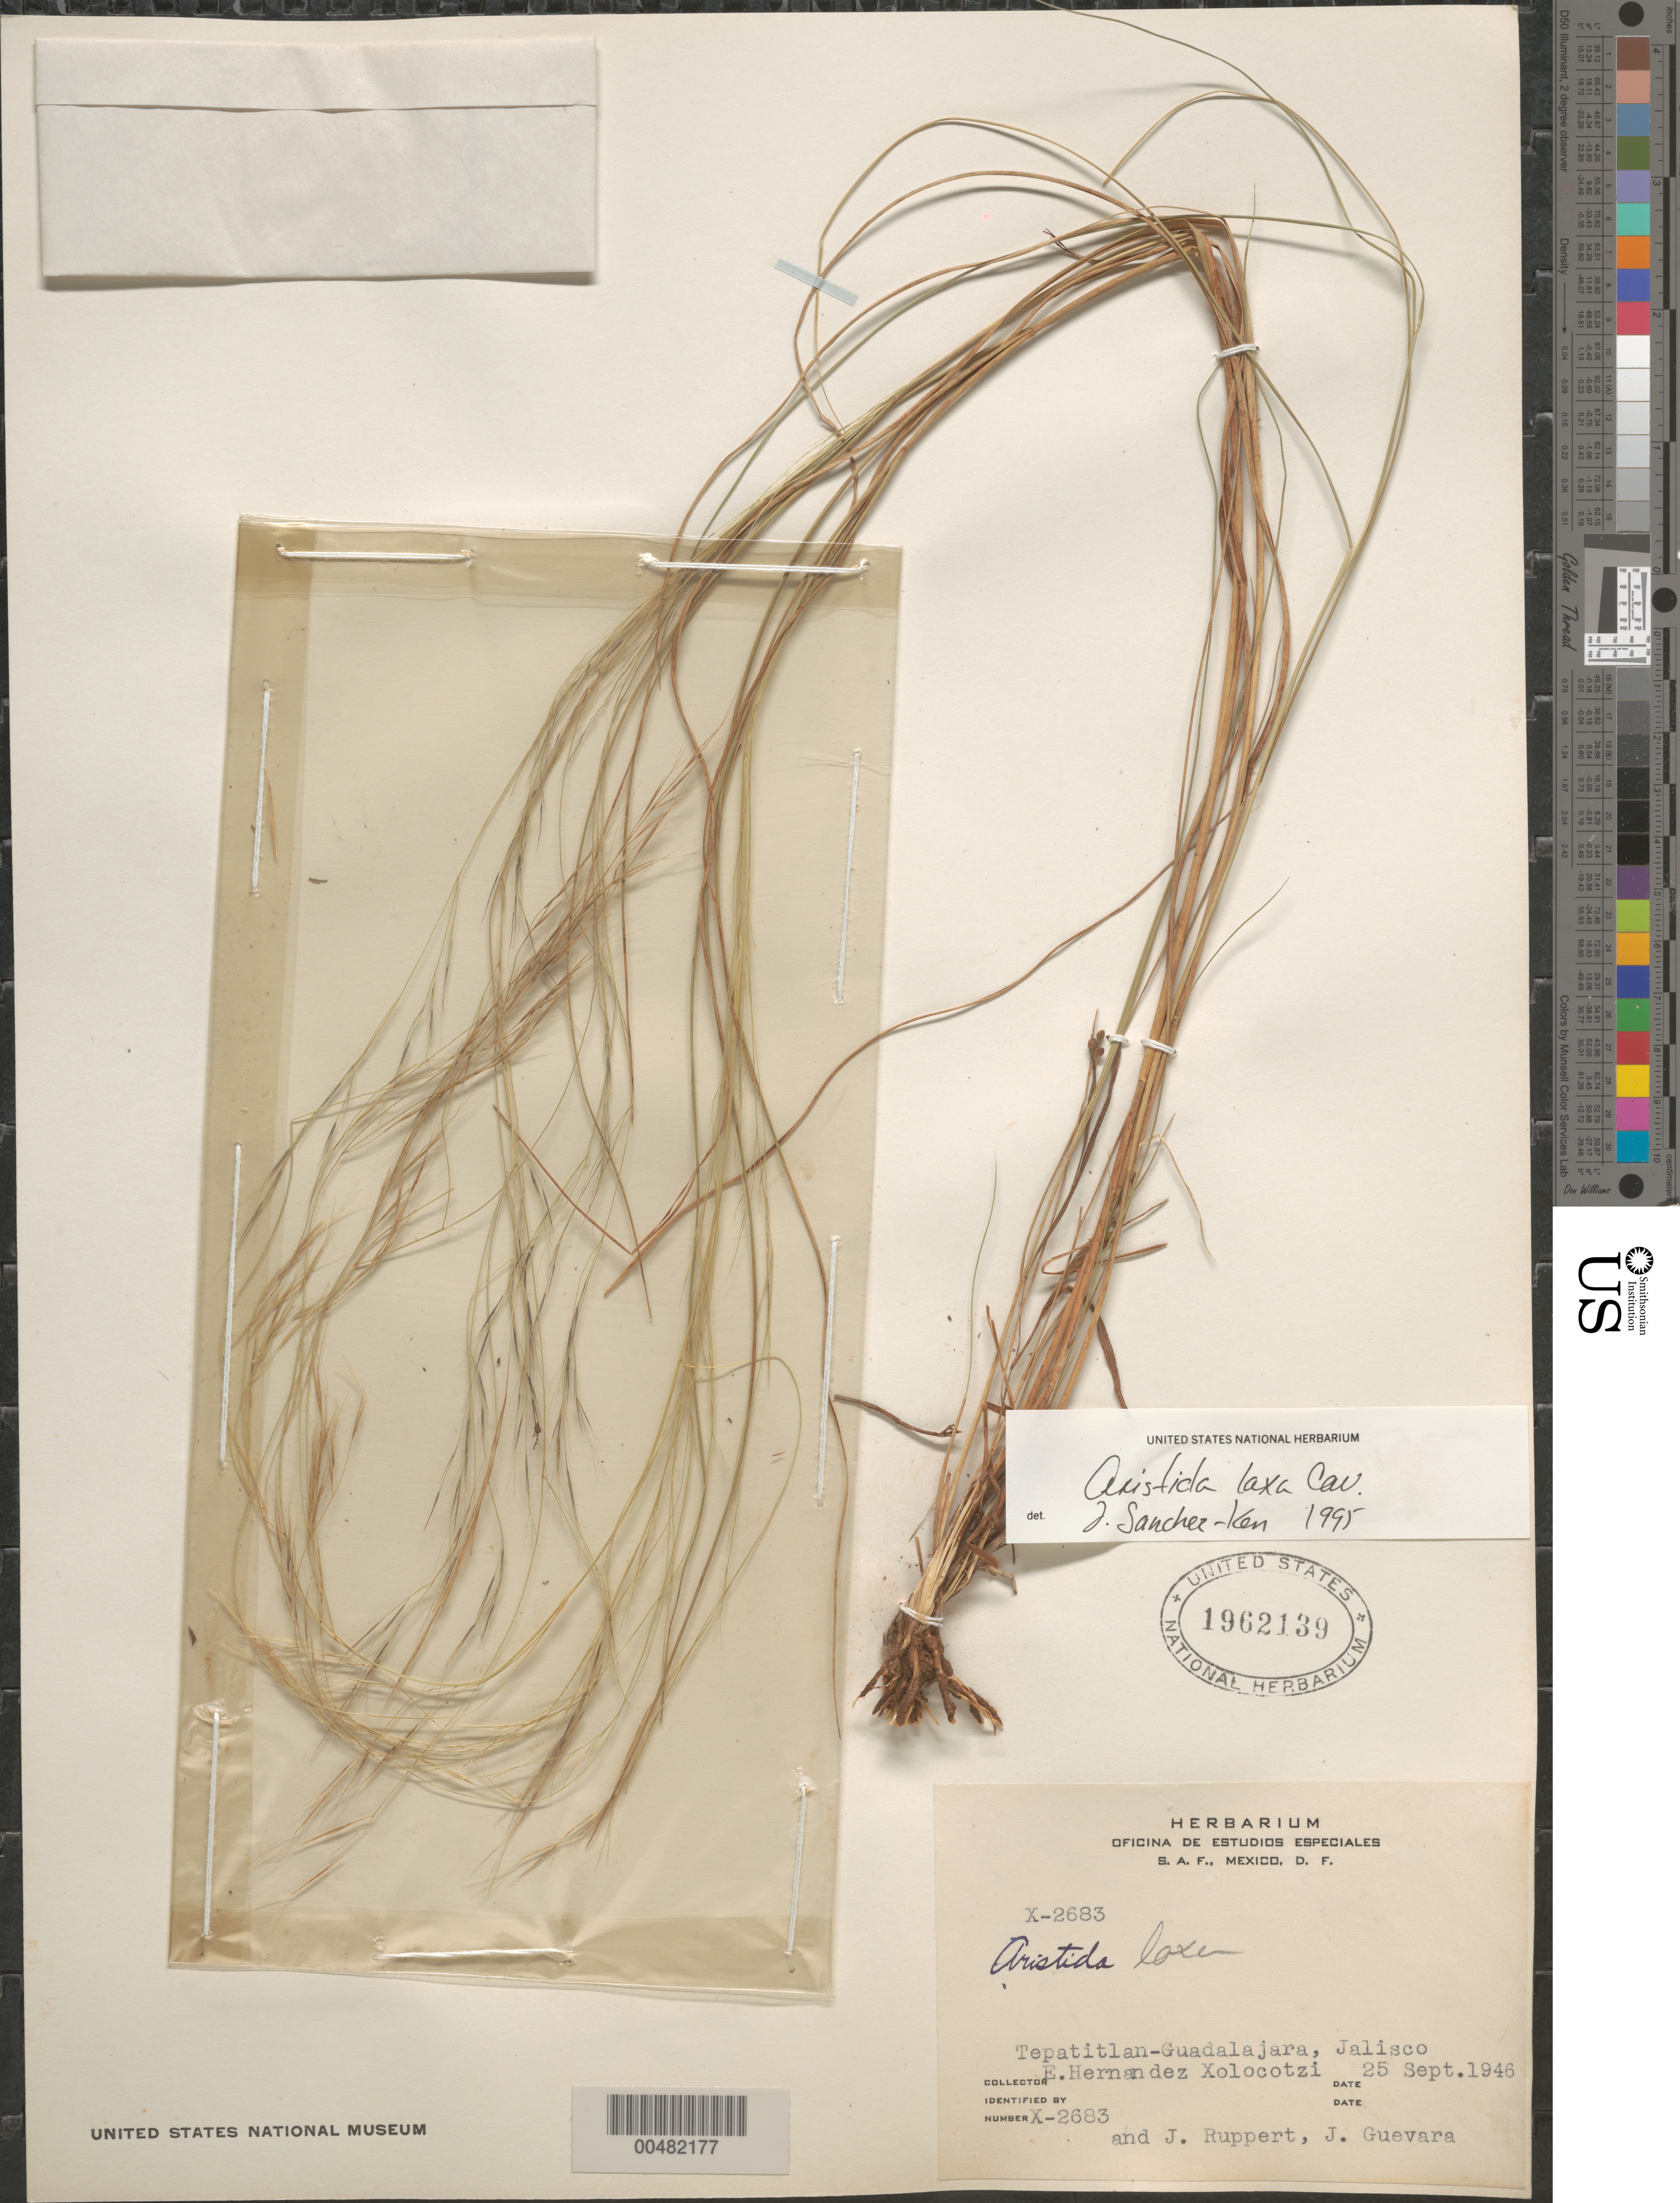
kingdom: Plantae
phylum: Tracheophyta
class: Liliopsida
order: Poales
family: Poaceae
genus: Aristida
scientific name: Aristida laxa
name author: Cav.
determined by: Sánchez-Ken, J. G.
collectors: E. I. Hernández-X., J. Ruppert & J. Guevara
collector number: X-2683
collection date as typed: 25 Sep 1946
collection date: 1946-09-25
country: Mexico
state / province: Jalisco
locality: Tepatitlan-Guadalajara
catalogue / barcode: US 1962139